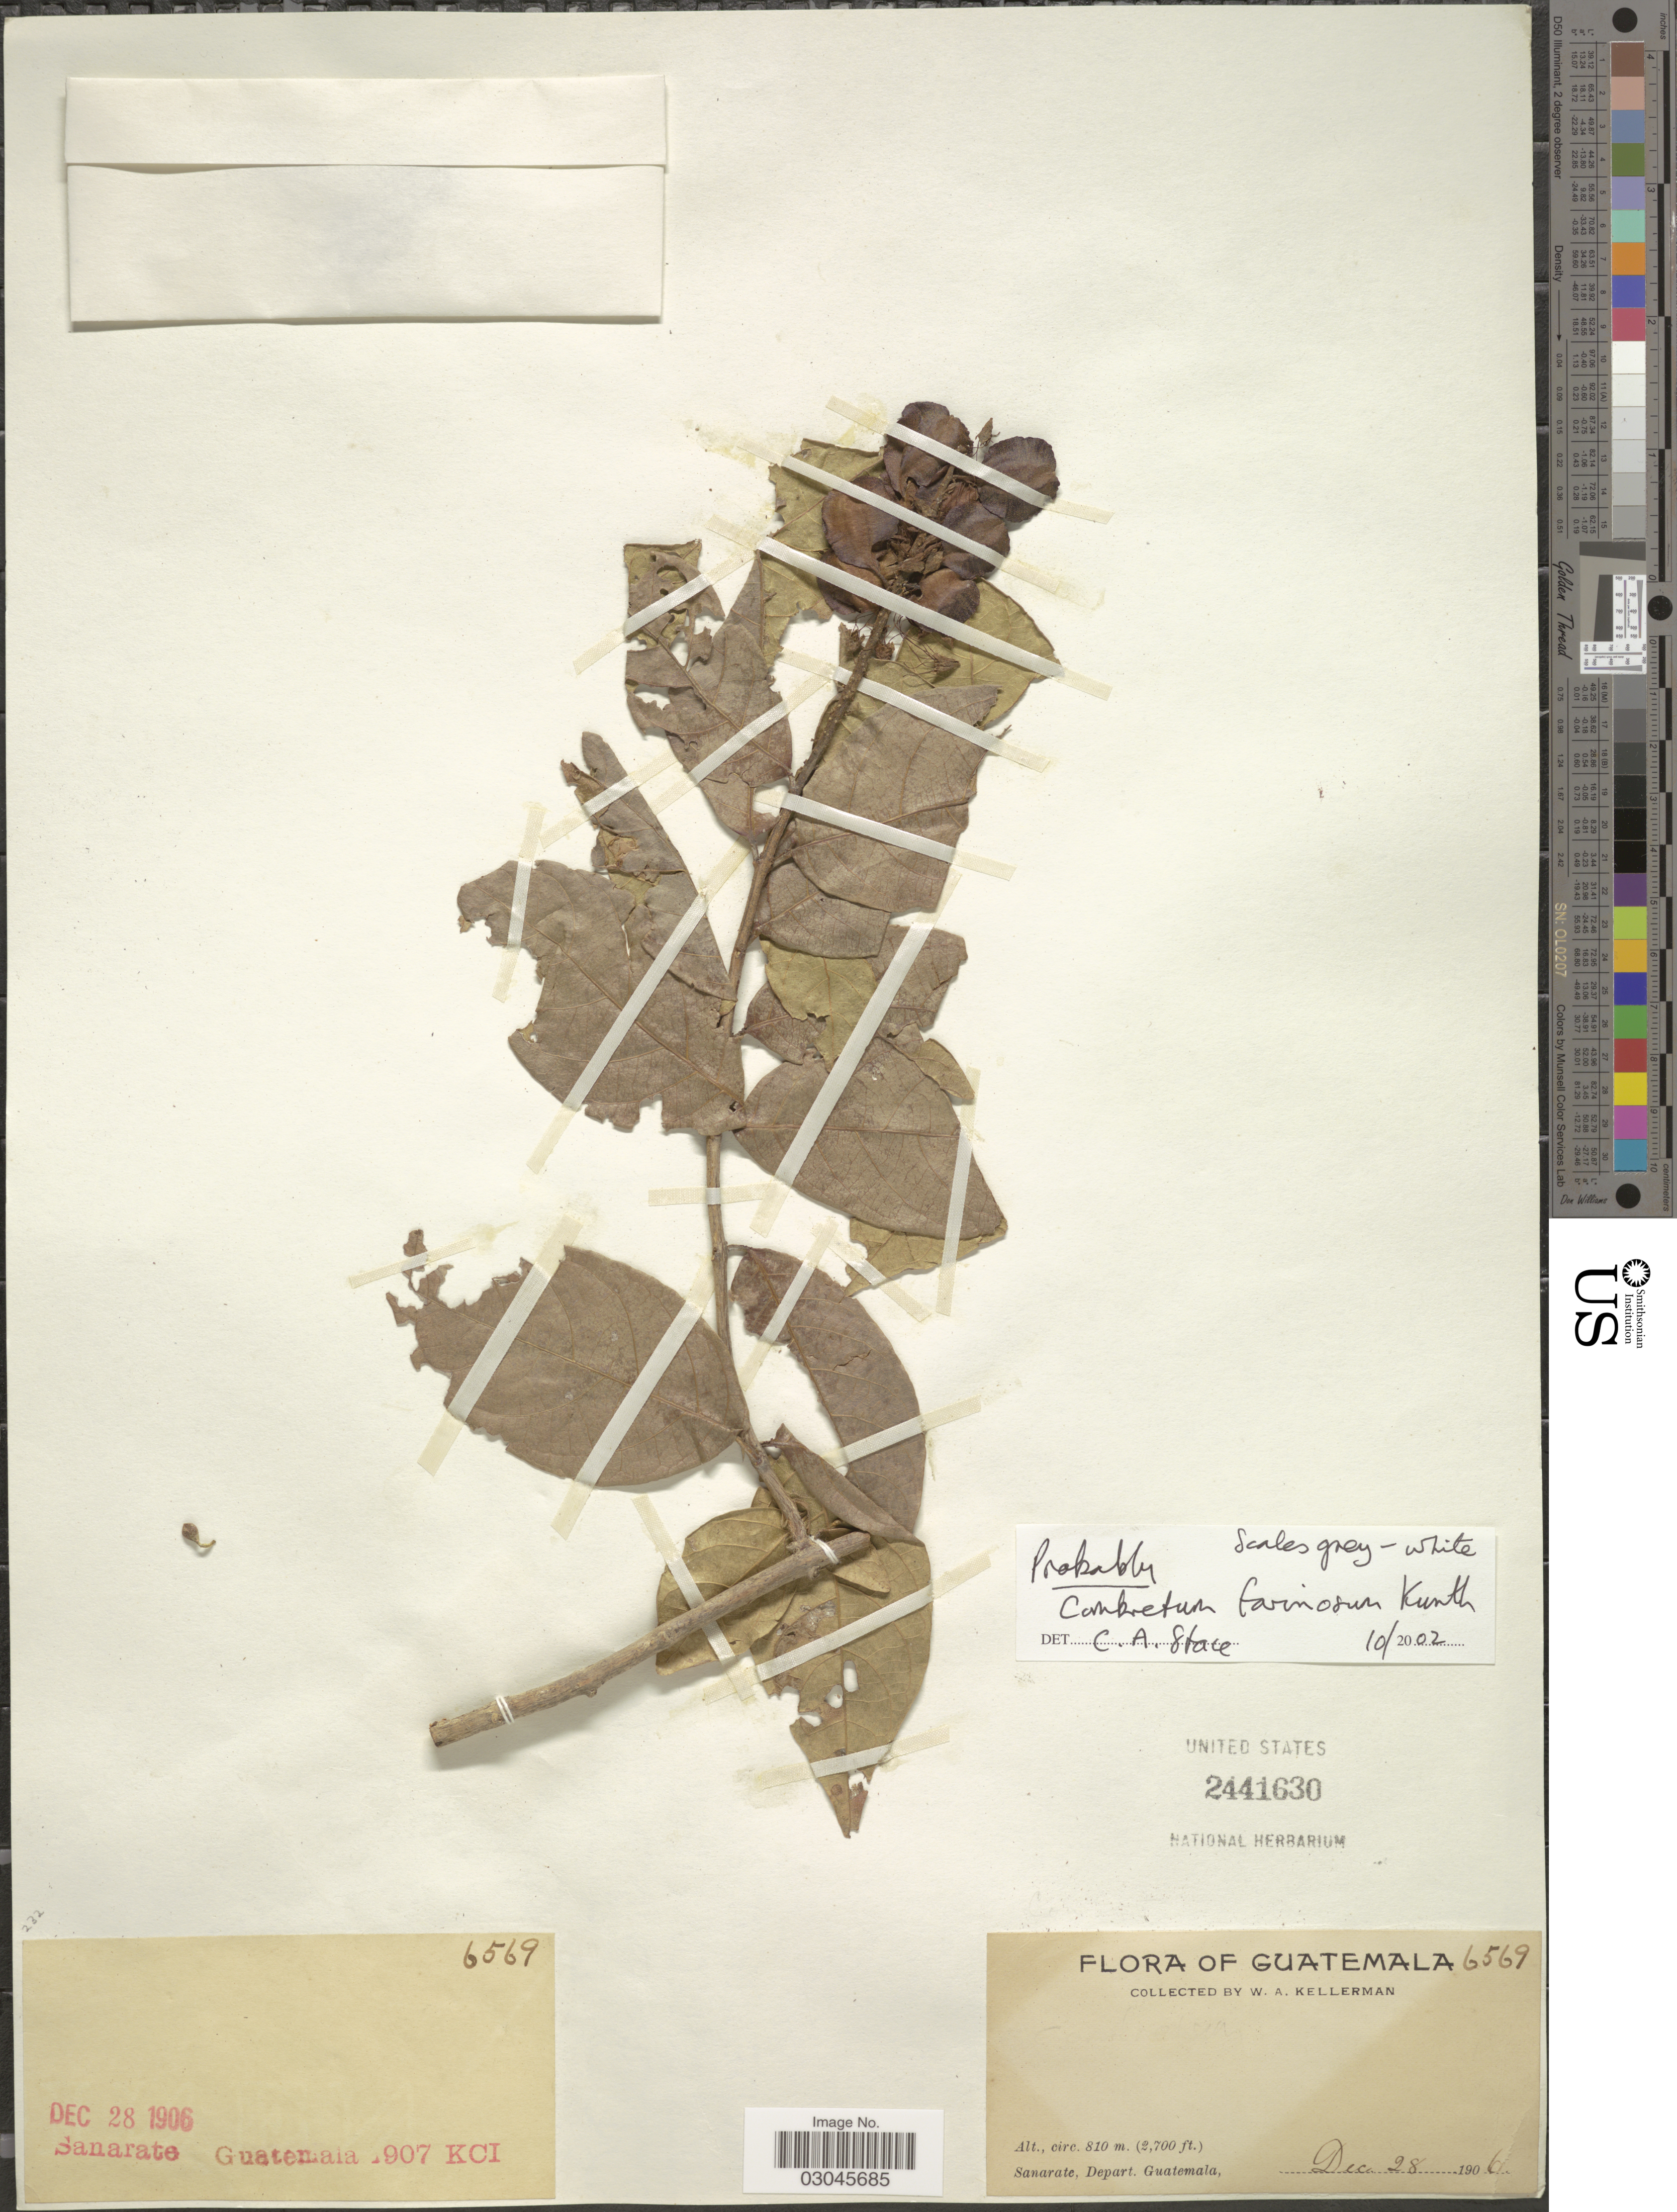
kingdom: Plantae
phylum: Tracheophyta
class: Magnoliopsida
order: Myrtales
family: Combretaceae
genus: Combretum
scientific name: Combretum farinosum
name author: Kunth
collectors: W. Kellerman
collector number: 6569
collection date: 1906-12-28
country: Guatemala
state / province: Guatemala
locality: Sanarate, Depart. Guatemala.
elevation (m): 810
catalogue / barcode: US 2441630